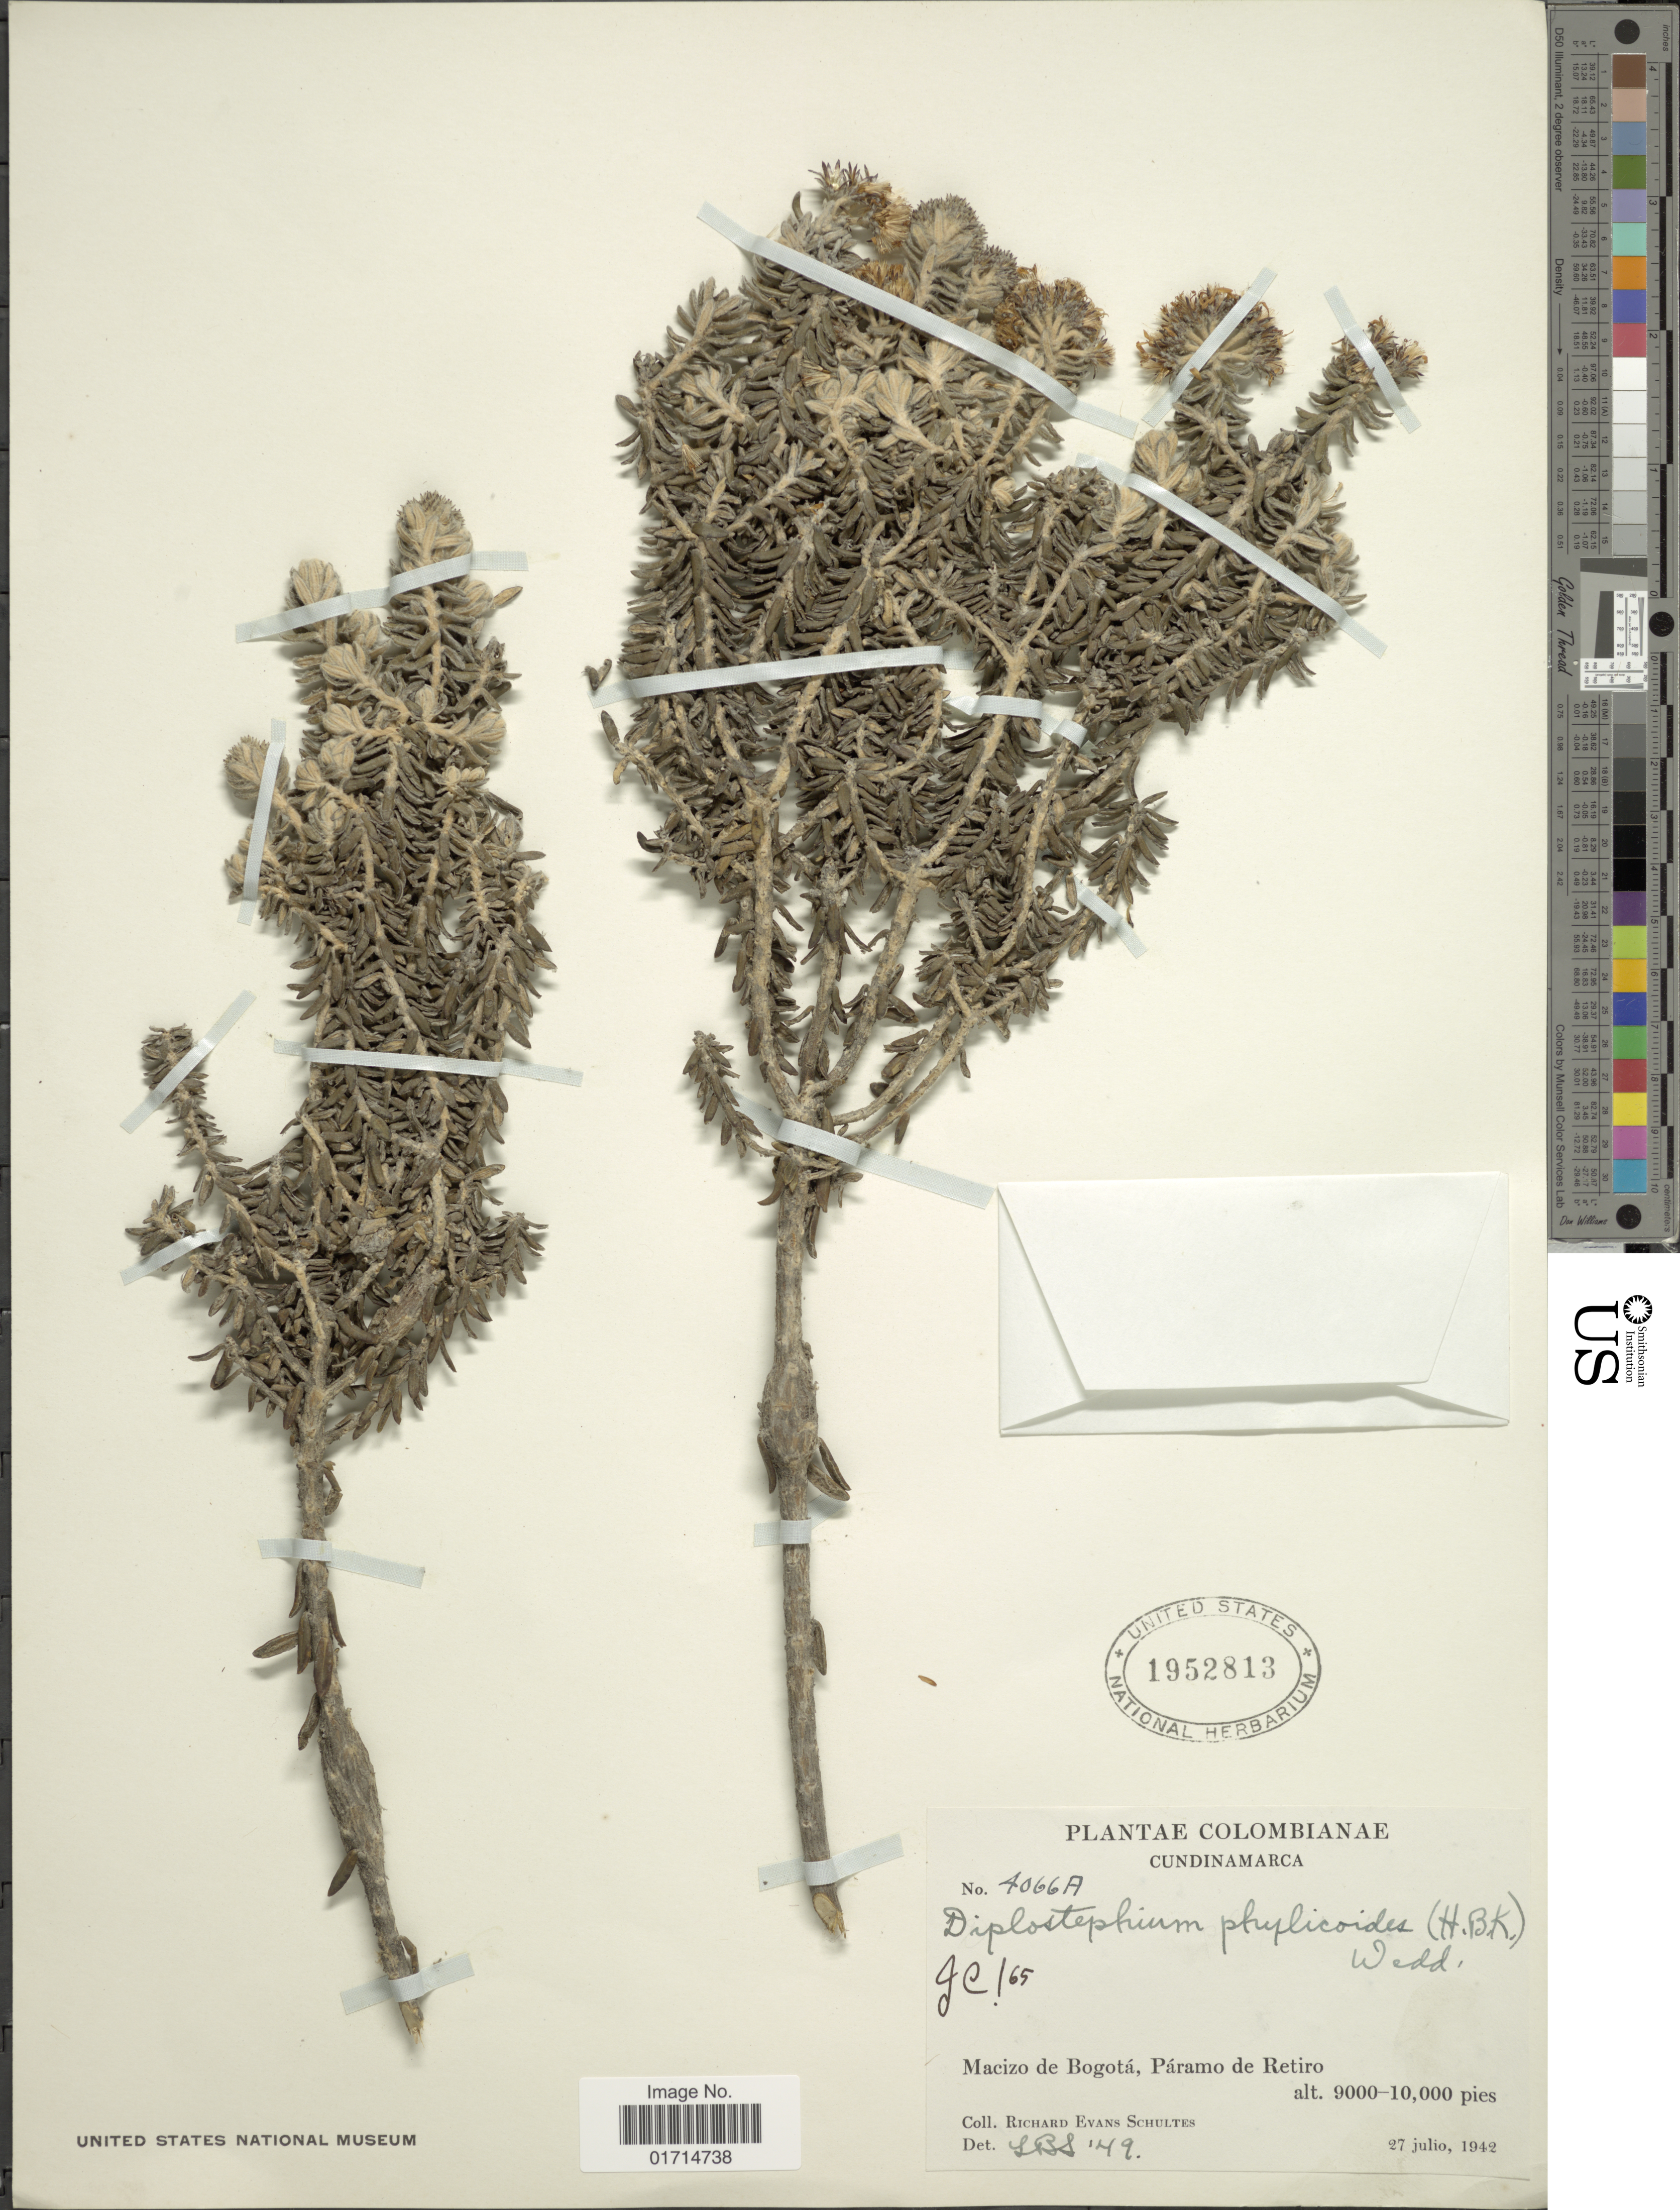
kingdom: Plantae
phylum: Tracheophyta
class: Magnoliopsida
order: Asterales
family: Asteraceae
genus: Diplostephium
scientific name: Diplostephium phylicoides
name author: (Kunth) Wedd.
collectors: R. E. Schultes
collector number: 4066A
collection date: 1942-07-27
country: Colombia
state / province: Cundinamarca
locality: Macizo de Bogota, Paramo de Retiro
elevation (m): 2743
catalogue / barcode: US 1952813